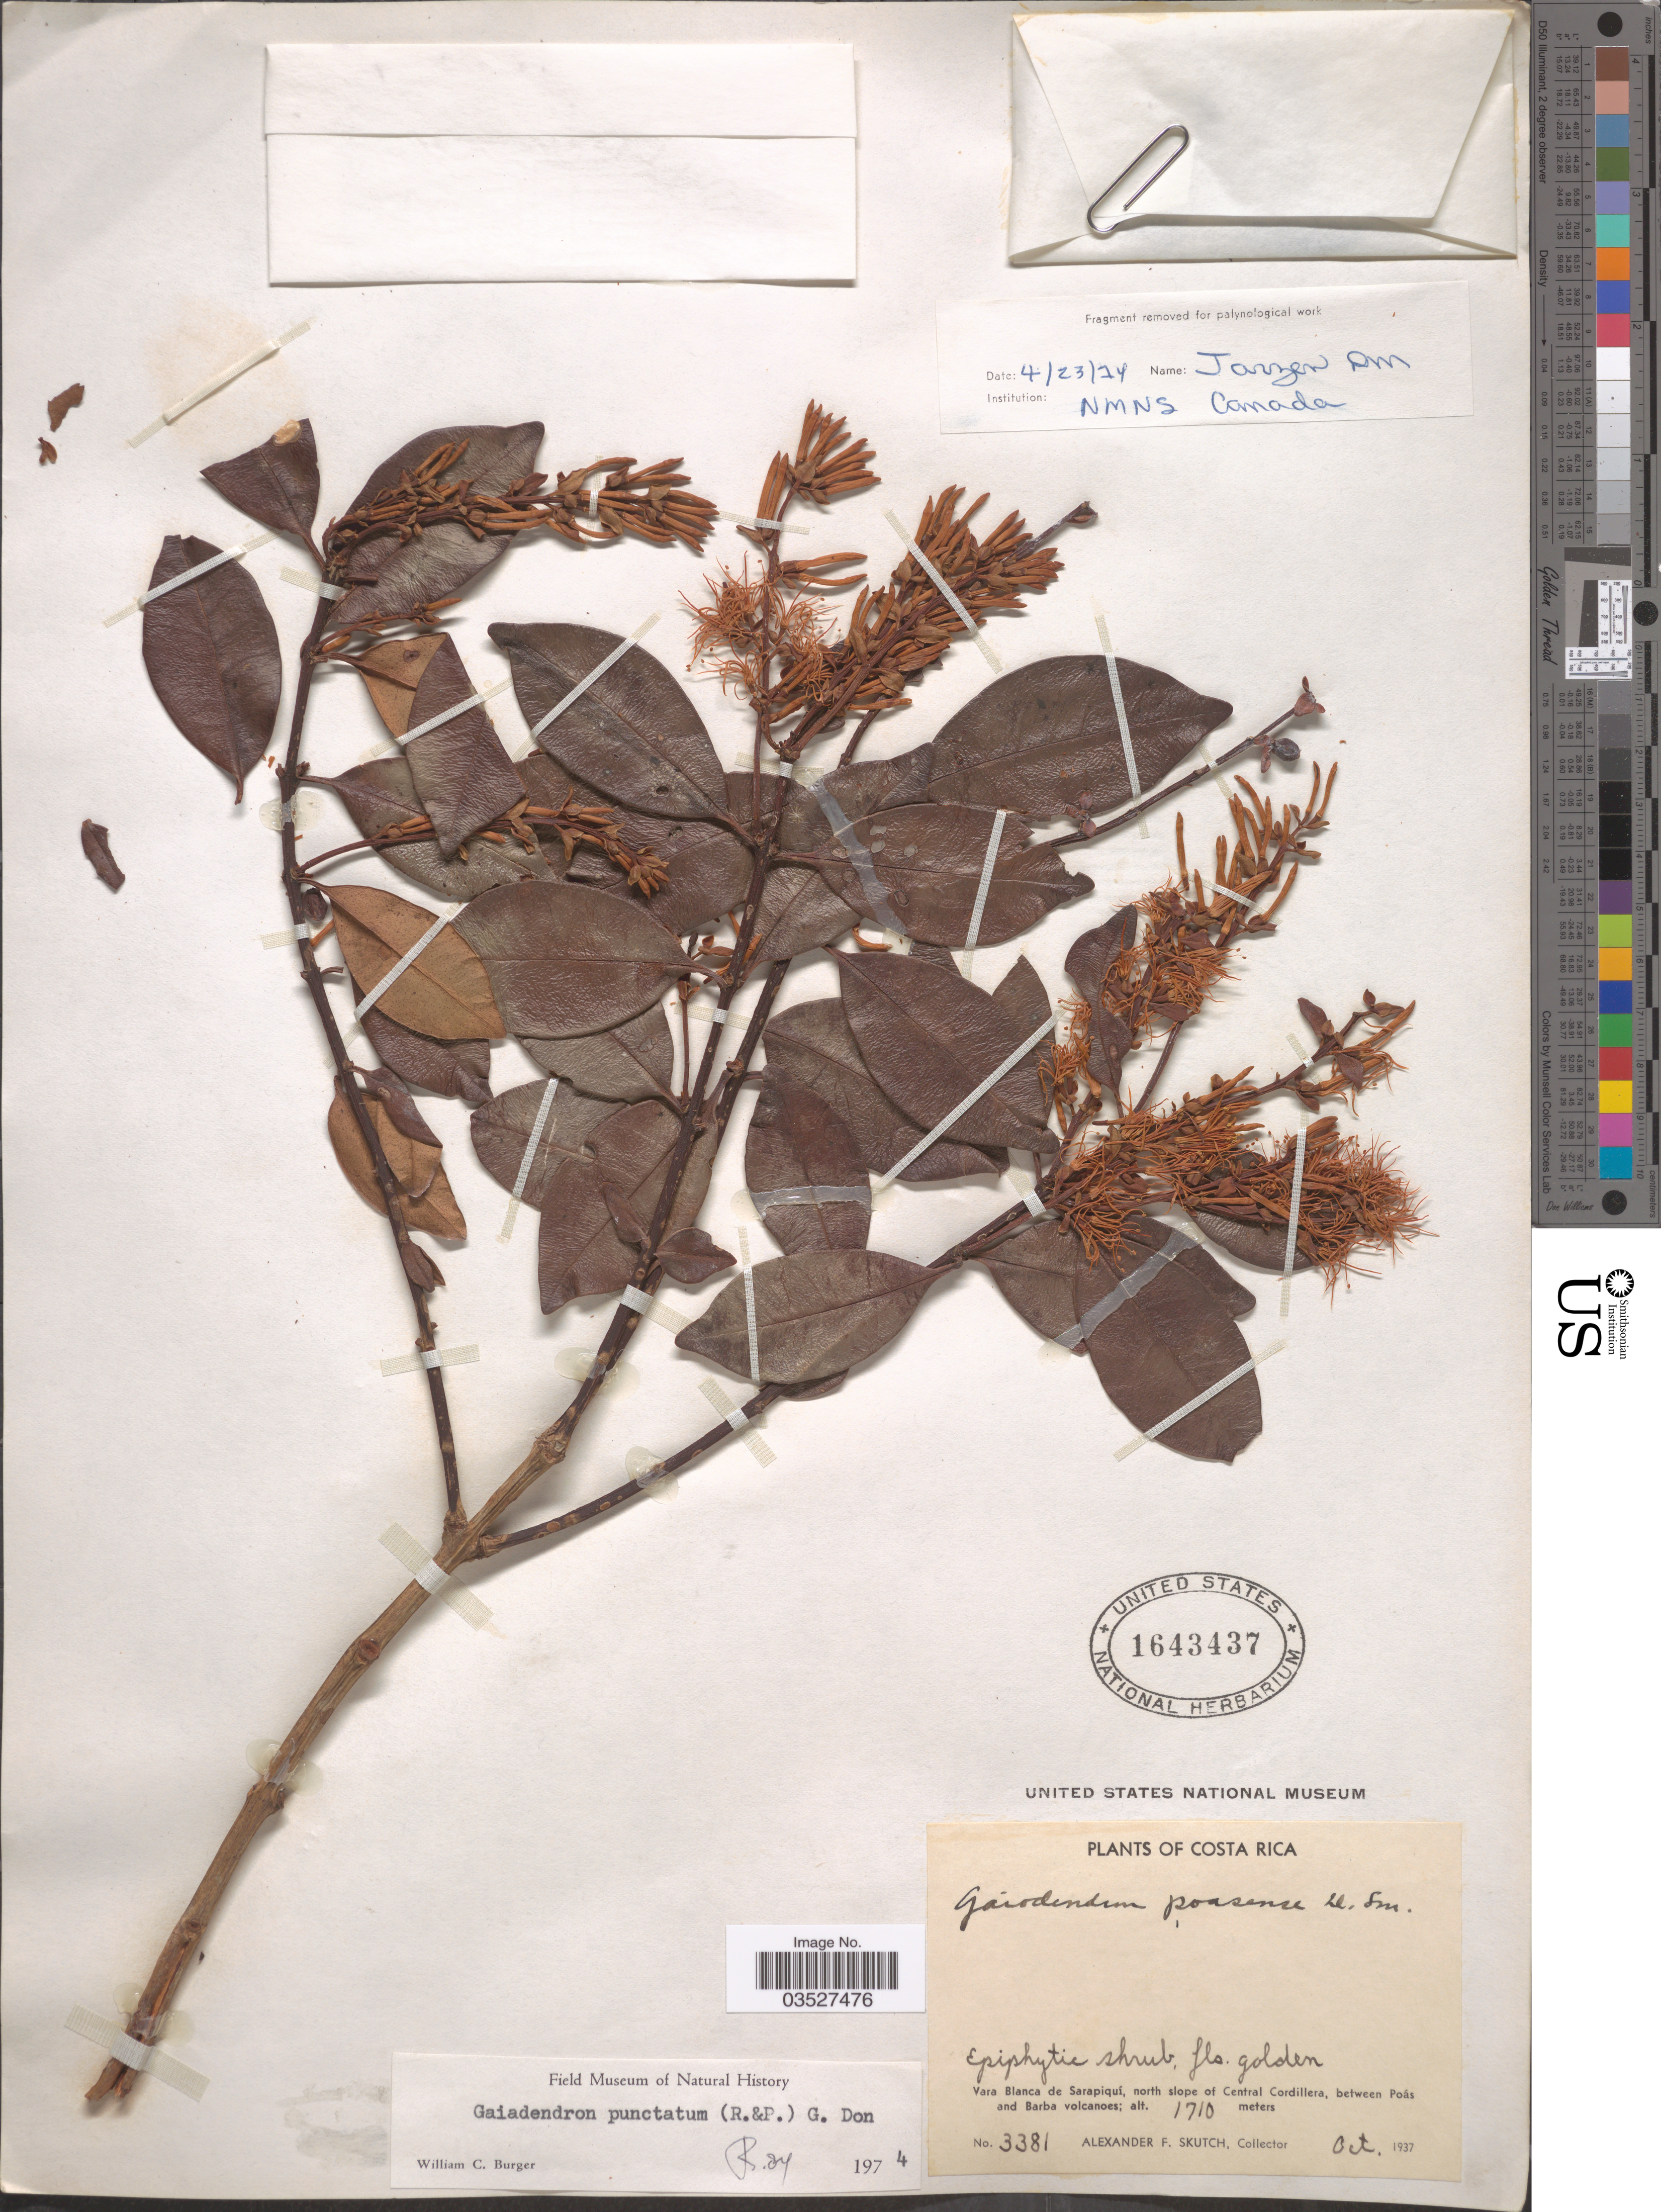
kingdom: Plantae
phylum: Tracheophyta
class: Magnoliopsida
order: Santalales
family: Loranthaceae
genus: Gaiadendron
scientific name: Gaiadendron punctatum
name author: (Ruiz & Pav.) G. Don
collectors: A. F. Skutch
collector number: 3381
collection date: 1937-10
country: Costa Rica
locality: Vara Blanca de Sarapiquí, north slope of Central Cordillera, between Poás and Barba volcanoes.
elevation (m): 1710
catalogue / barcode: US 1643437